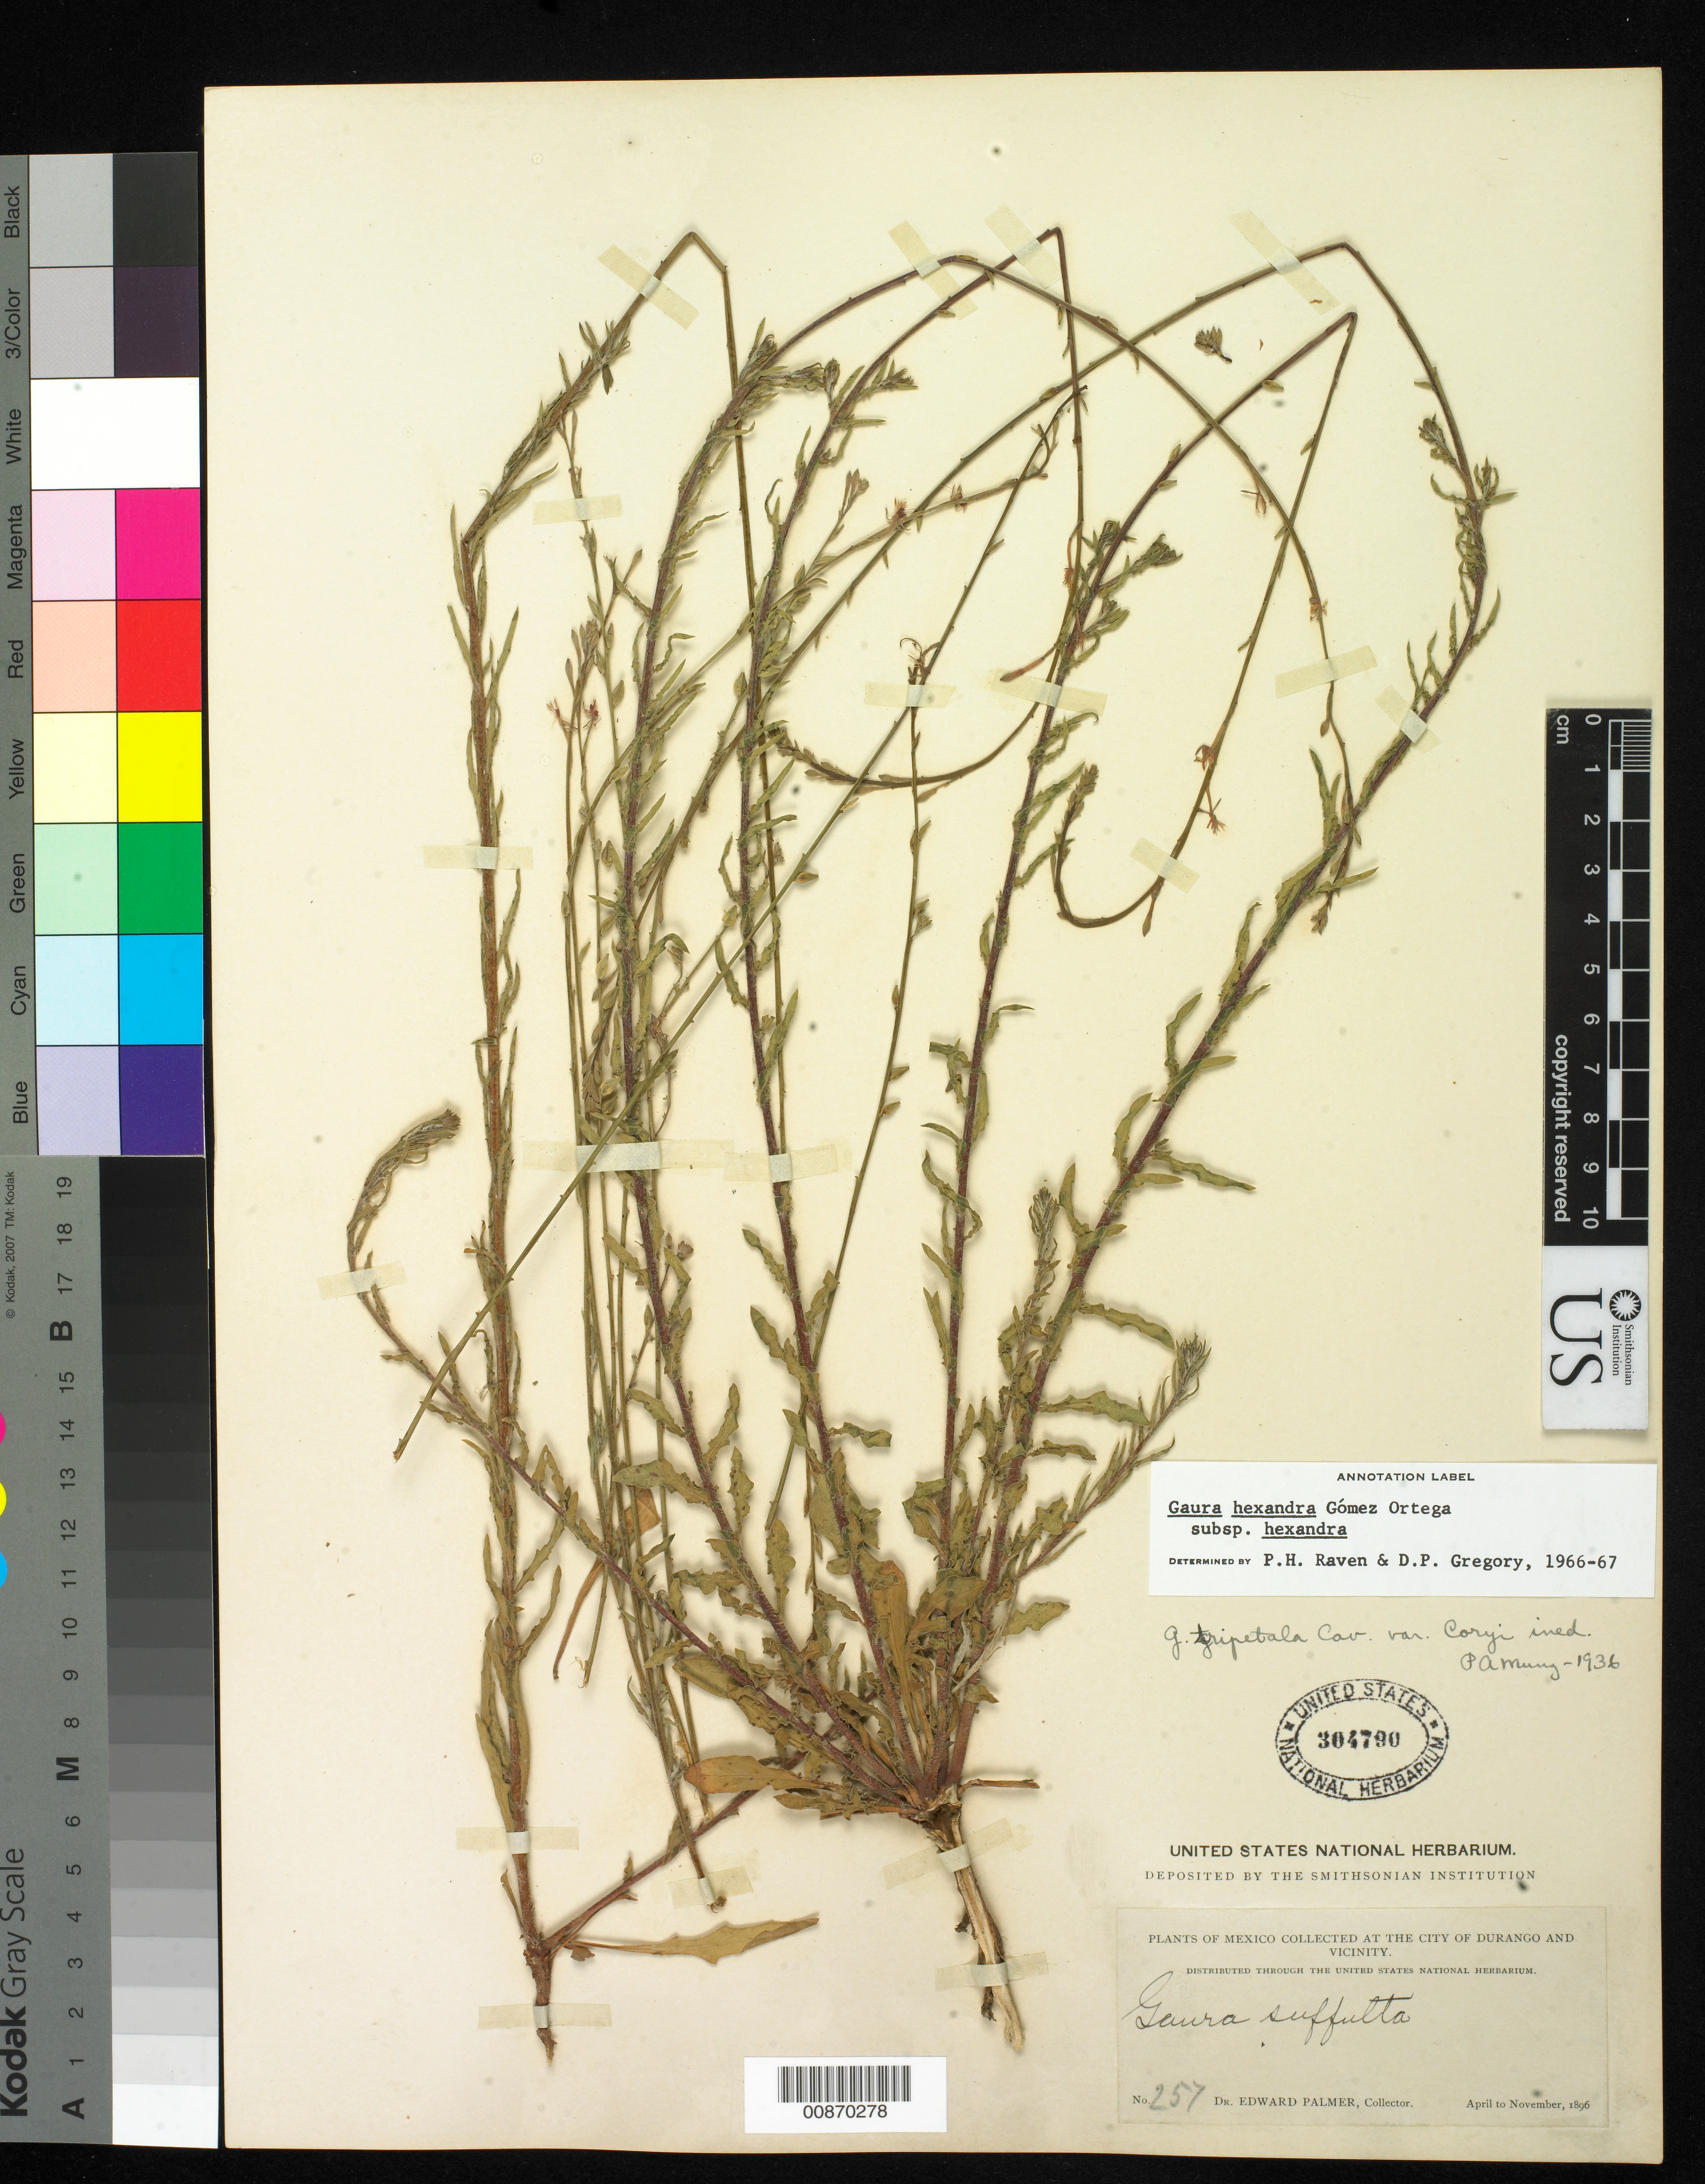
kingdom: Plantae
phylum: Tracheophyta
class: Magnoliopsida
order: Myrtales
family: Onagraceae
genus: Oenothera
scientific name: Oenothera hexandra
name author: (Ortega) W.L. Wagner & Hoch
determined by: Wagner, W. L., (BOT), Smithsonian Institution - National Museum of Natural History (UNITED STATES)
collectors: E. Palmer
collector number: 257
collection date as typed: Apr 1896 to -- Nov 1896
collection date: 1896-04/1896-11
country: Mexico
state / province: Durango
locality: City of Durango and vicinity.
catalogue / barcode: US 304790